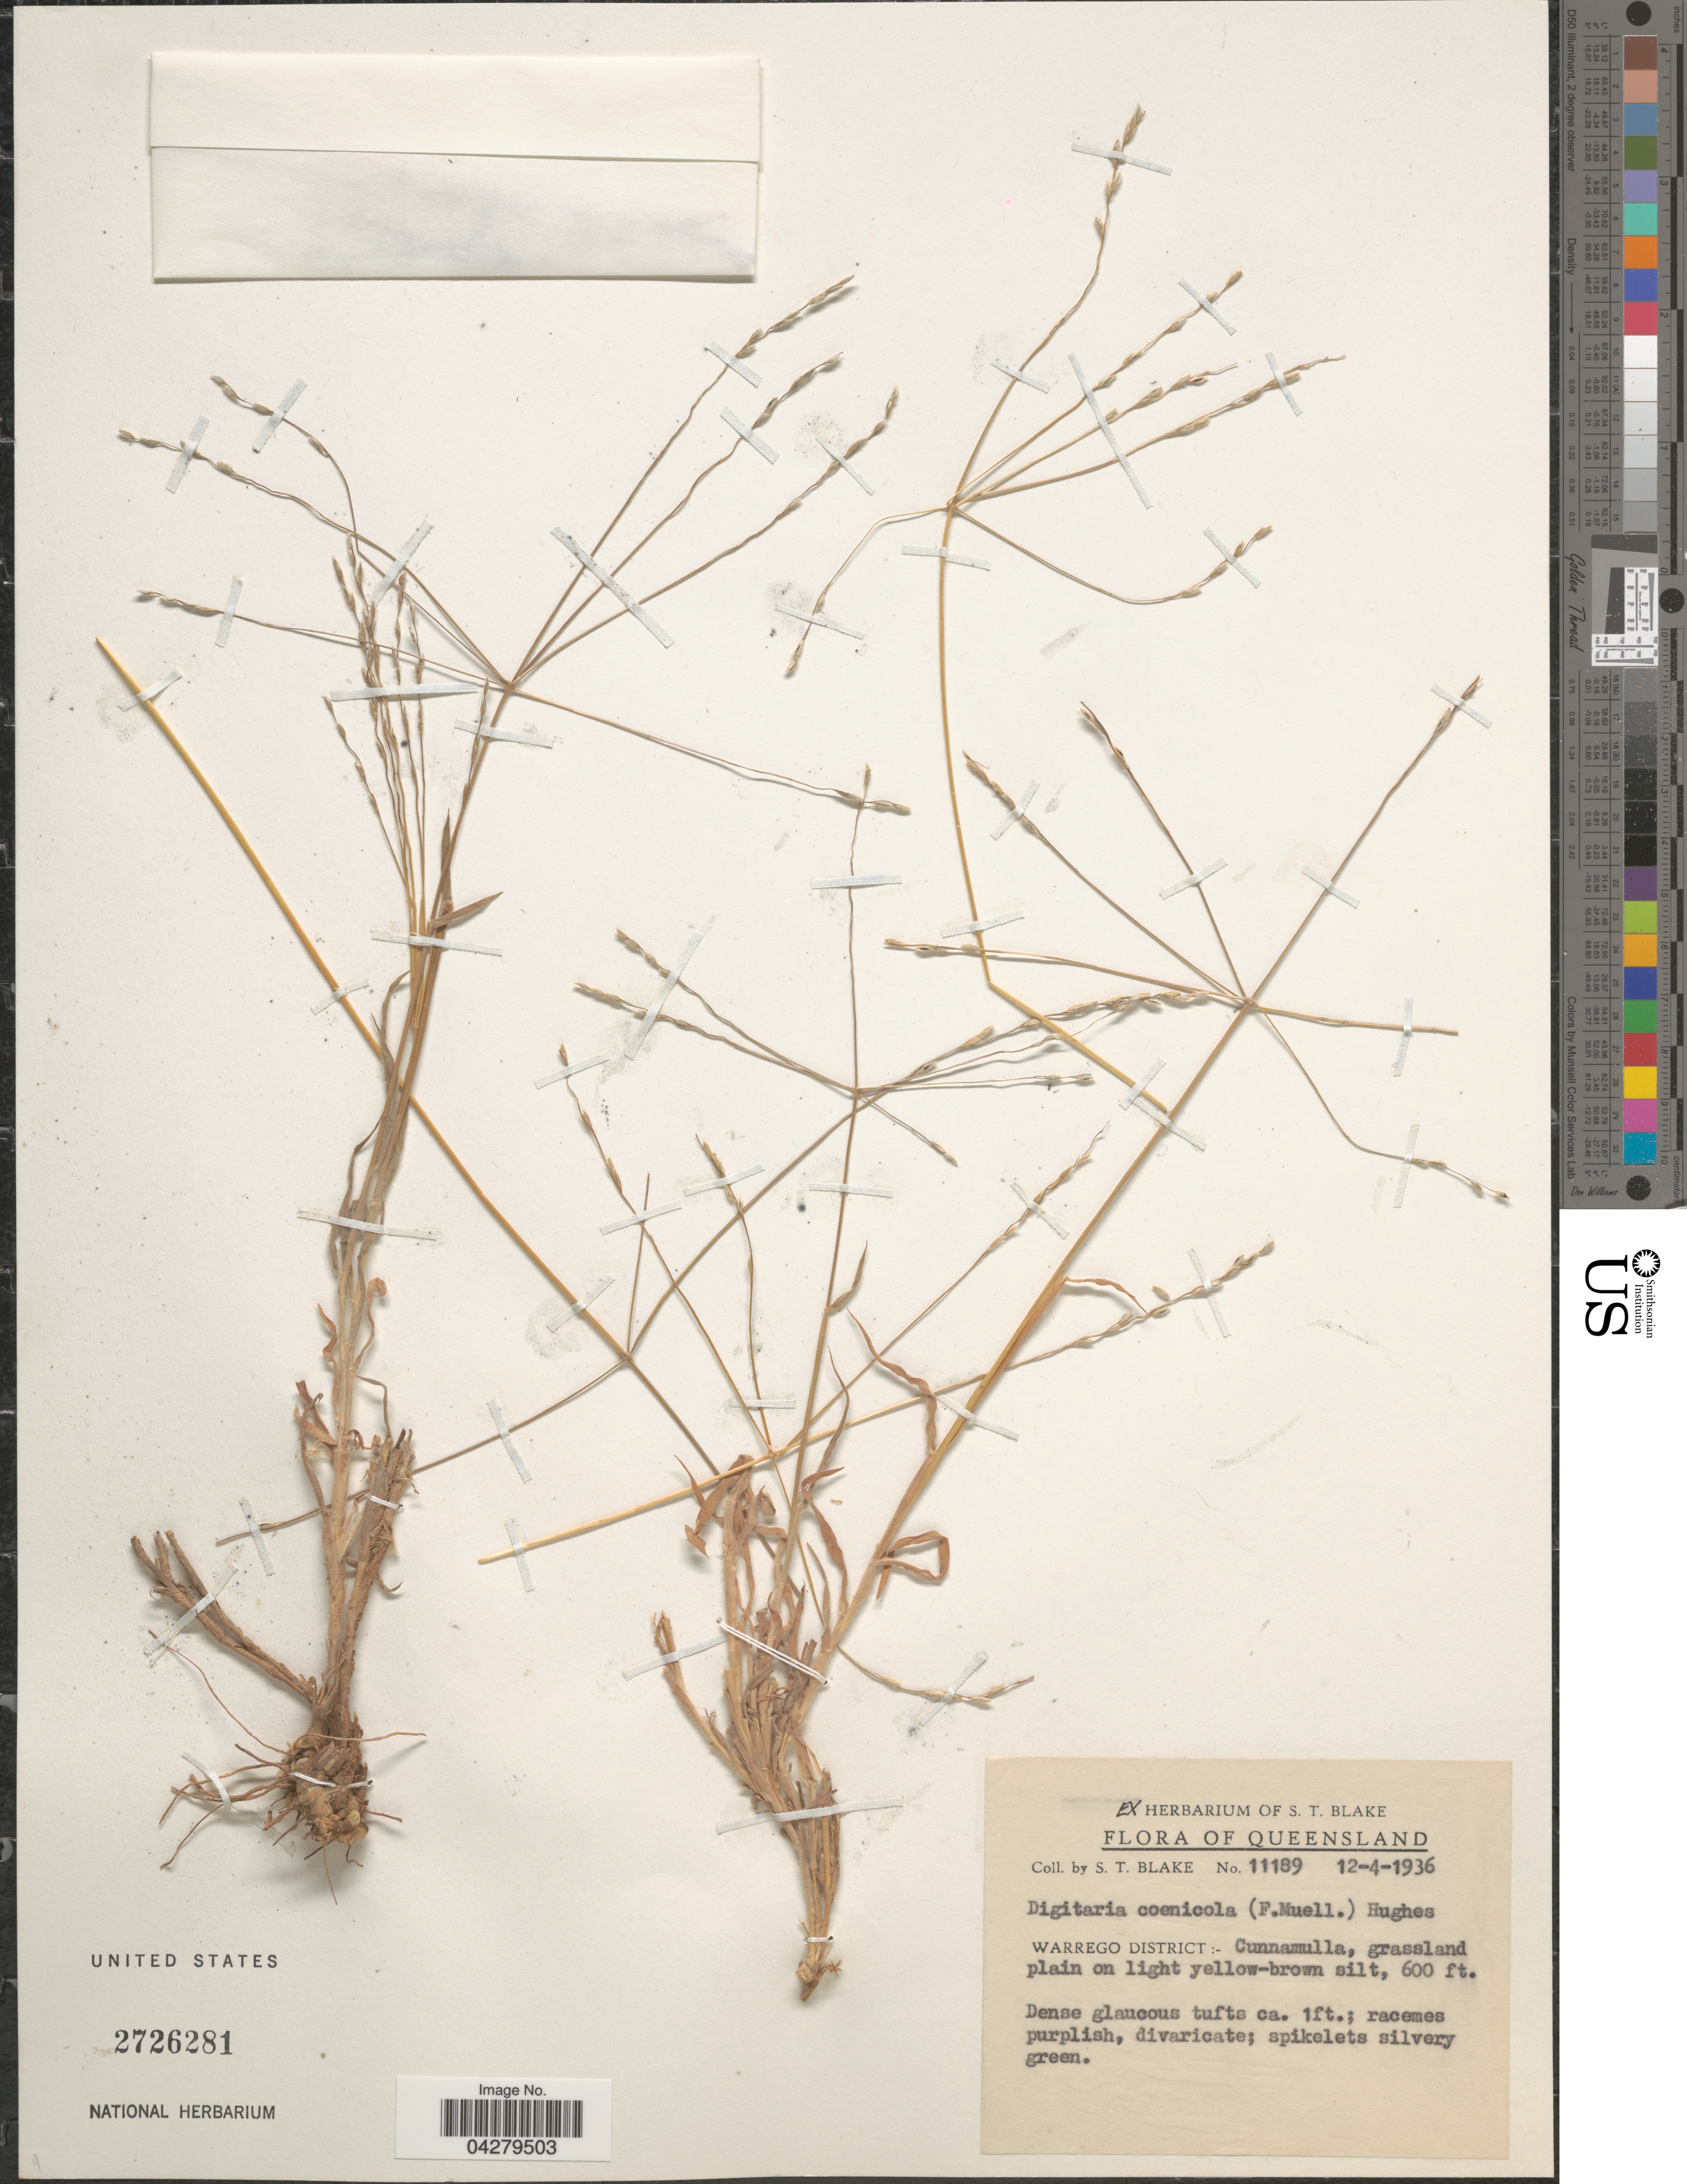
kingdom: Plantae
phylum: Tracheophyta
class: Liliopsida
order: Poales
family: Poaceae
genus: Digitaria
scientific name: Digitaria coenicola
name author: (F. Muell.) Hughes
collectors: S. T. Blake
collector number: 11189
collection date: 1936-04-12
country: Australia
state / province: Queensland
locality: Warrego District: - Cunnamulla.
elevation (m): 183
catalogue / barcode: US 2726281